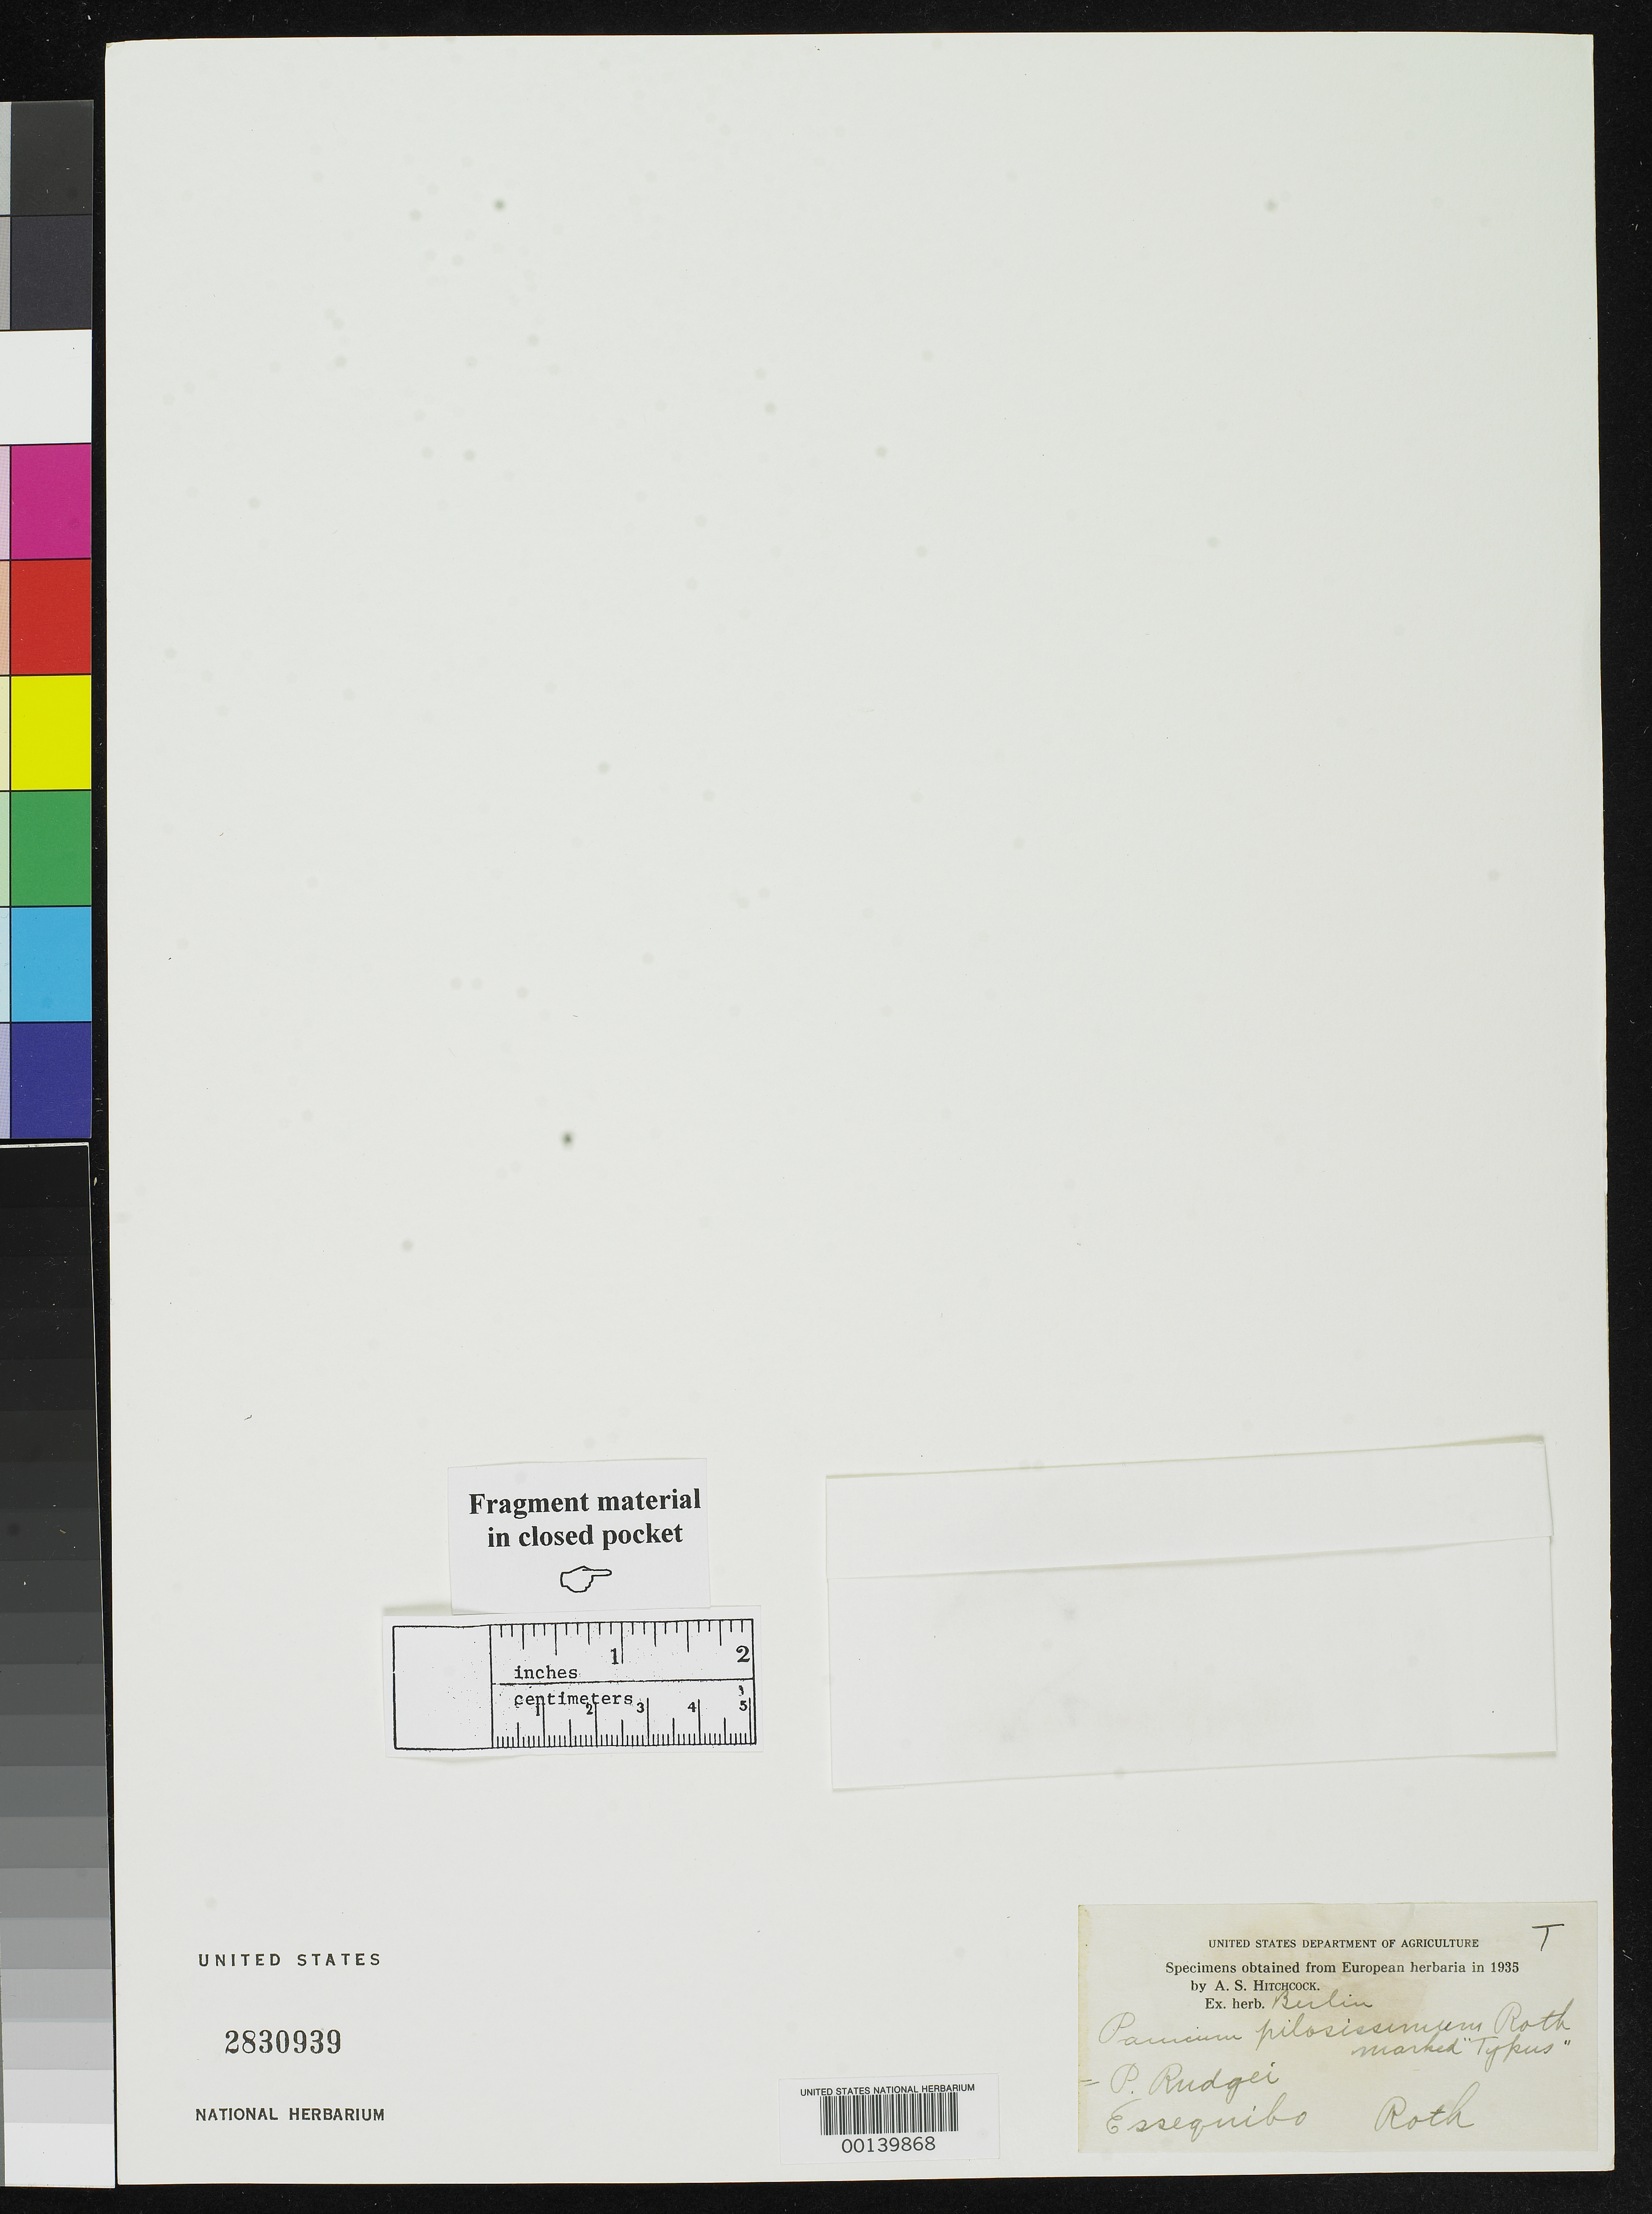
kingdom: Plantae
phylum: Tracheophyta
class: Liliopsida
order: Poales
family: Poaceae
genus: Panicum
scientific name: Panicum pilosissimum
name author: Roth ex Roem. & Schult.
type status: Type Fragment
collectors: K. Mertens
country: Guyana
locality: Essequibo.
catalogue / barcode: US 2830939